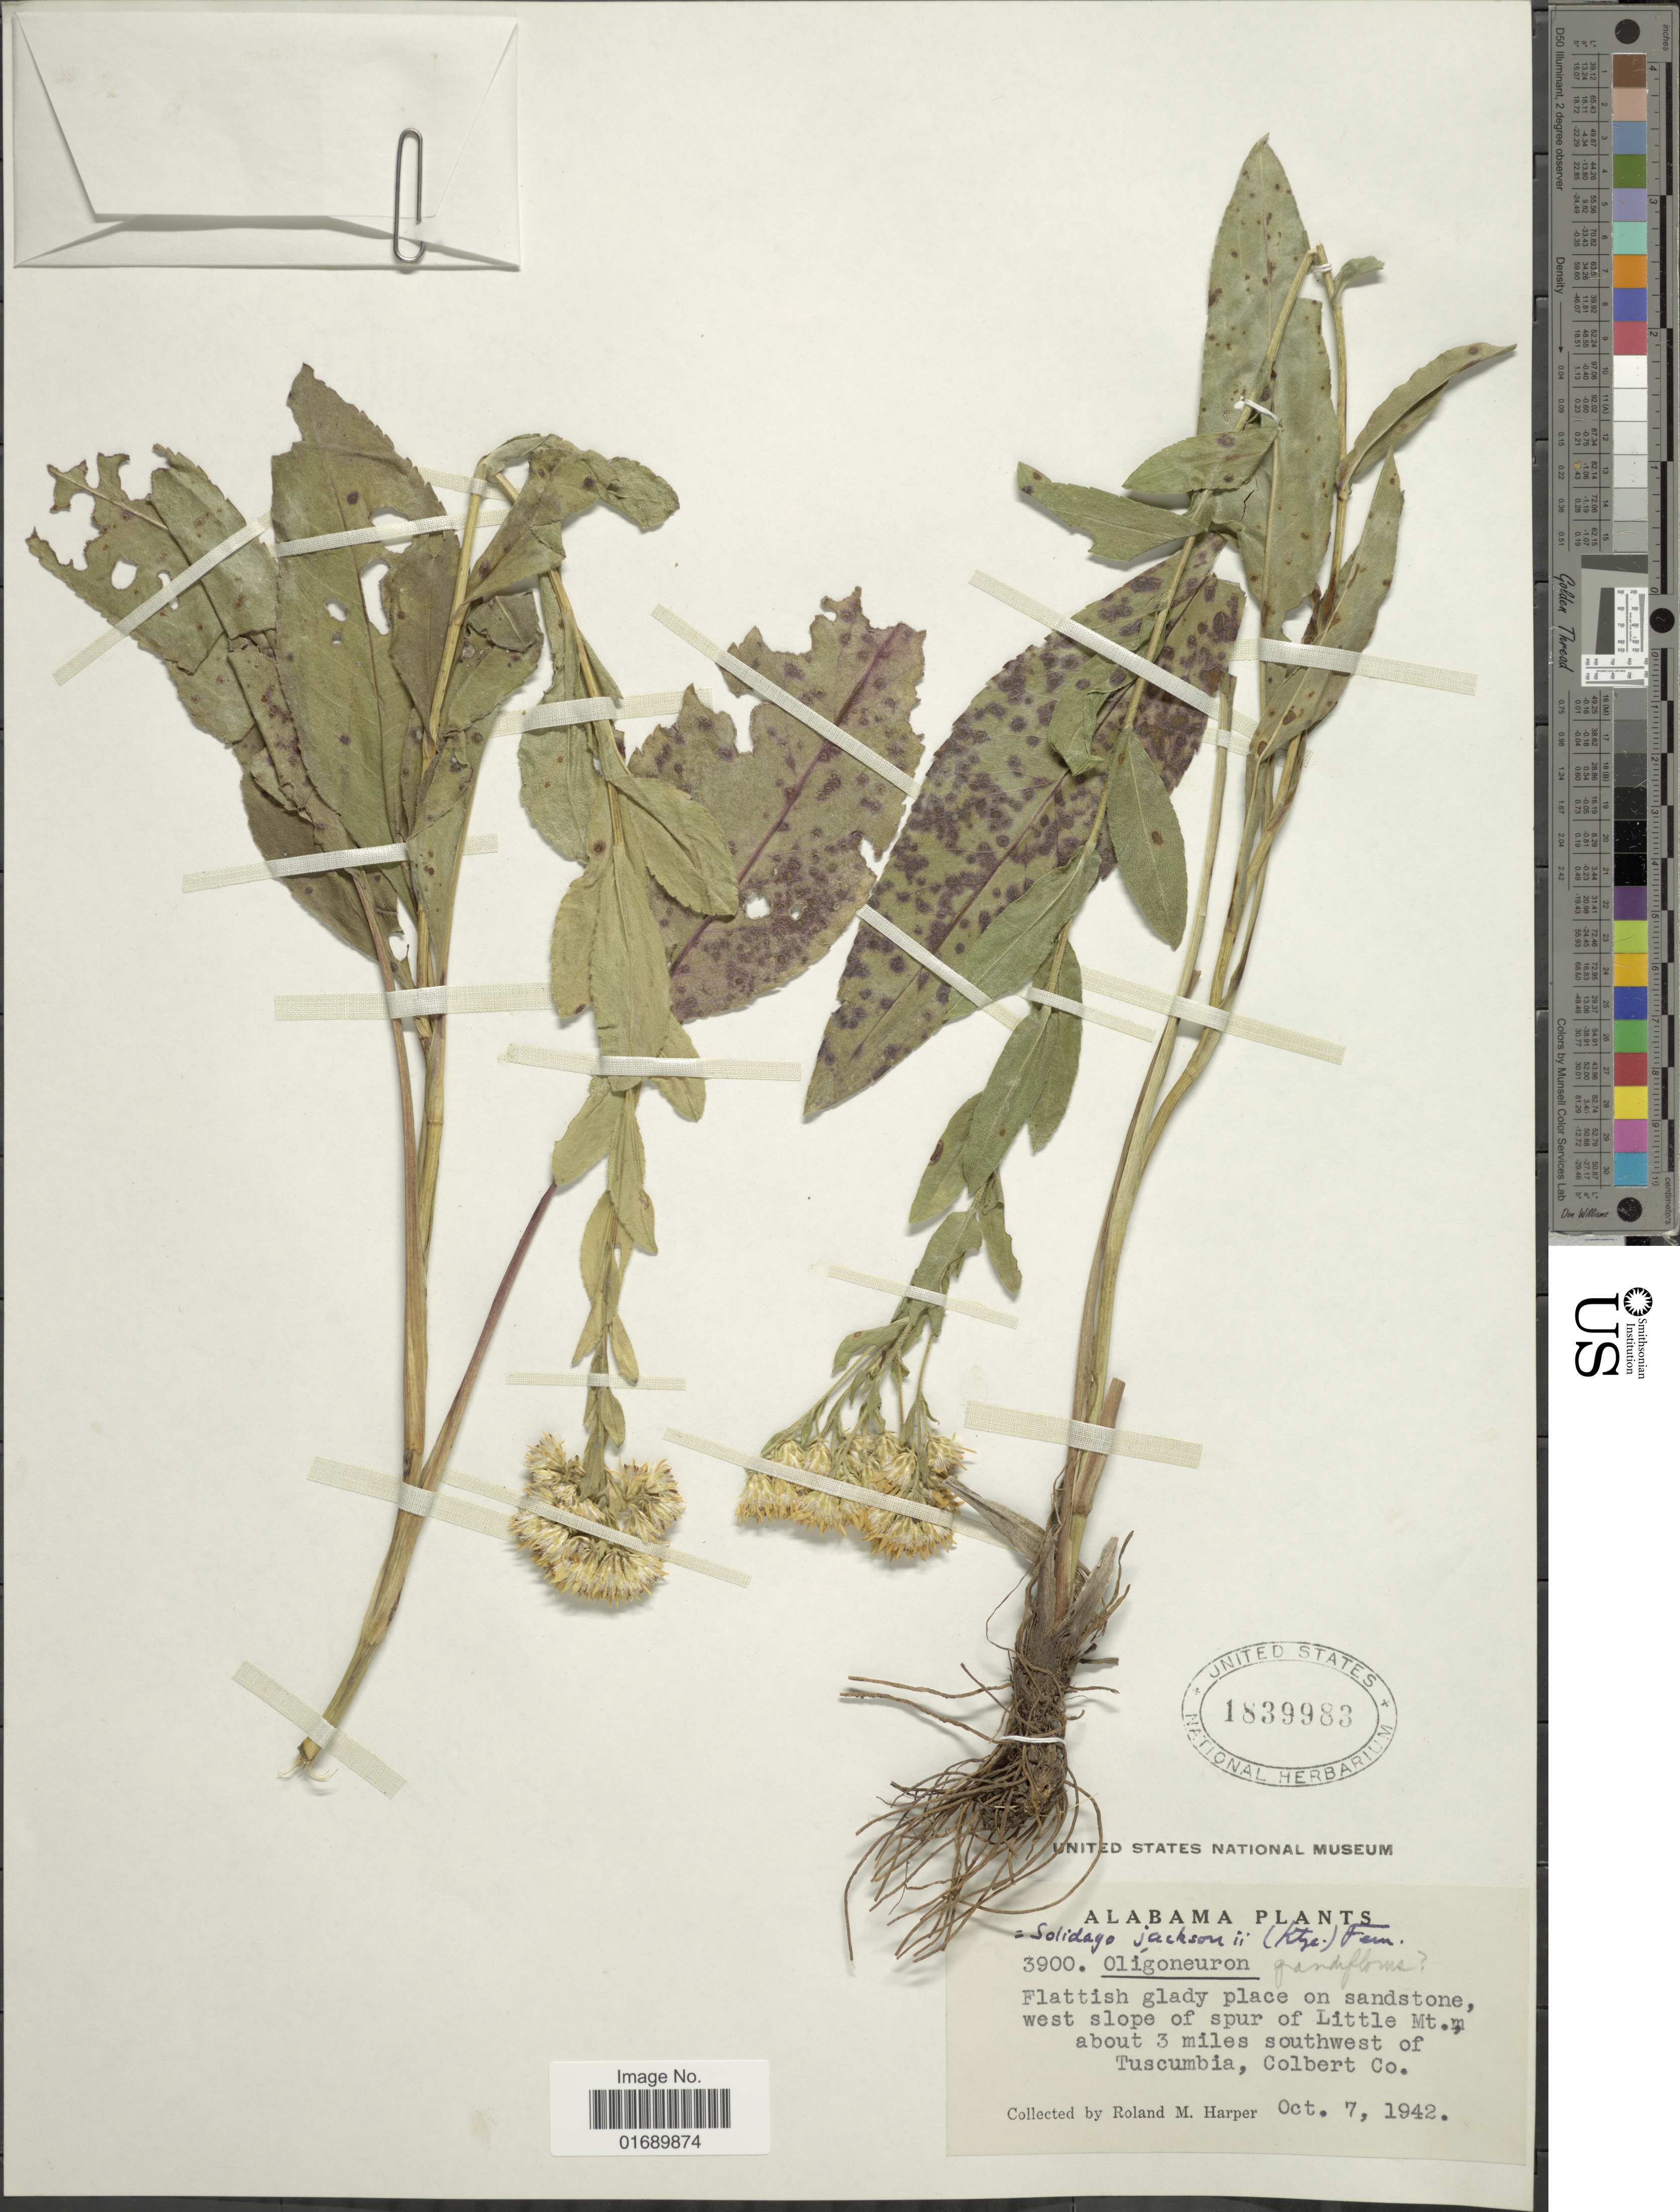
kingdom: Plantae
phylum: Tracheophyta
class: Magnoliopsida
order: Asterales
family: Asteraceae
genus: Solidago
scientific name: Solidago rigida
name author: L.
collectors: R. M. Harper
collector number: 3900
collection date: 1942-10-07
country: United States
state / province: Alabama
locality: Flattish glady place sandstone, west slope of spur of Little Mt. m about 3 miles southwest of Tuscumbia, Colbert Co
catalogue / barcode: US 1839983